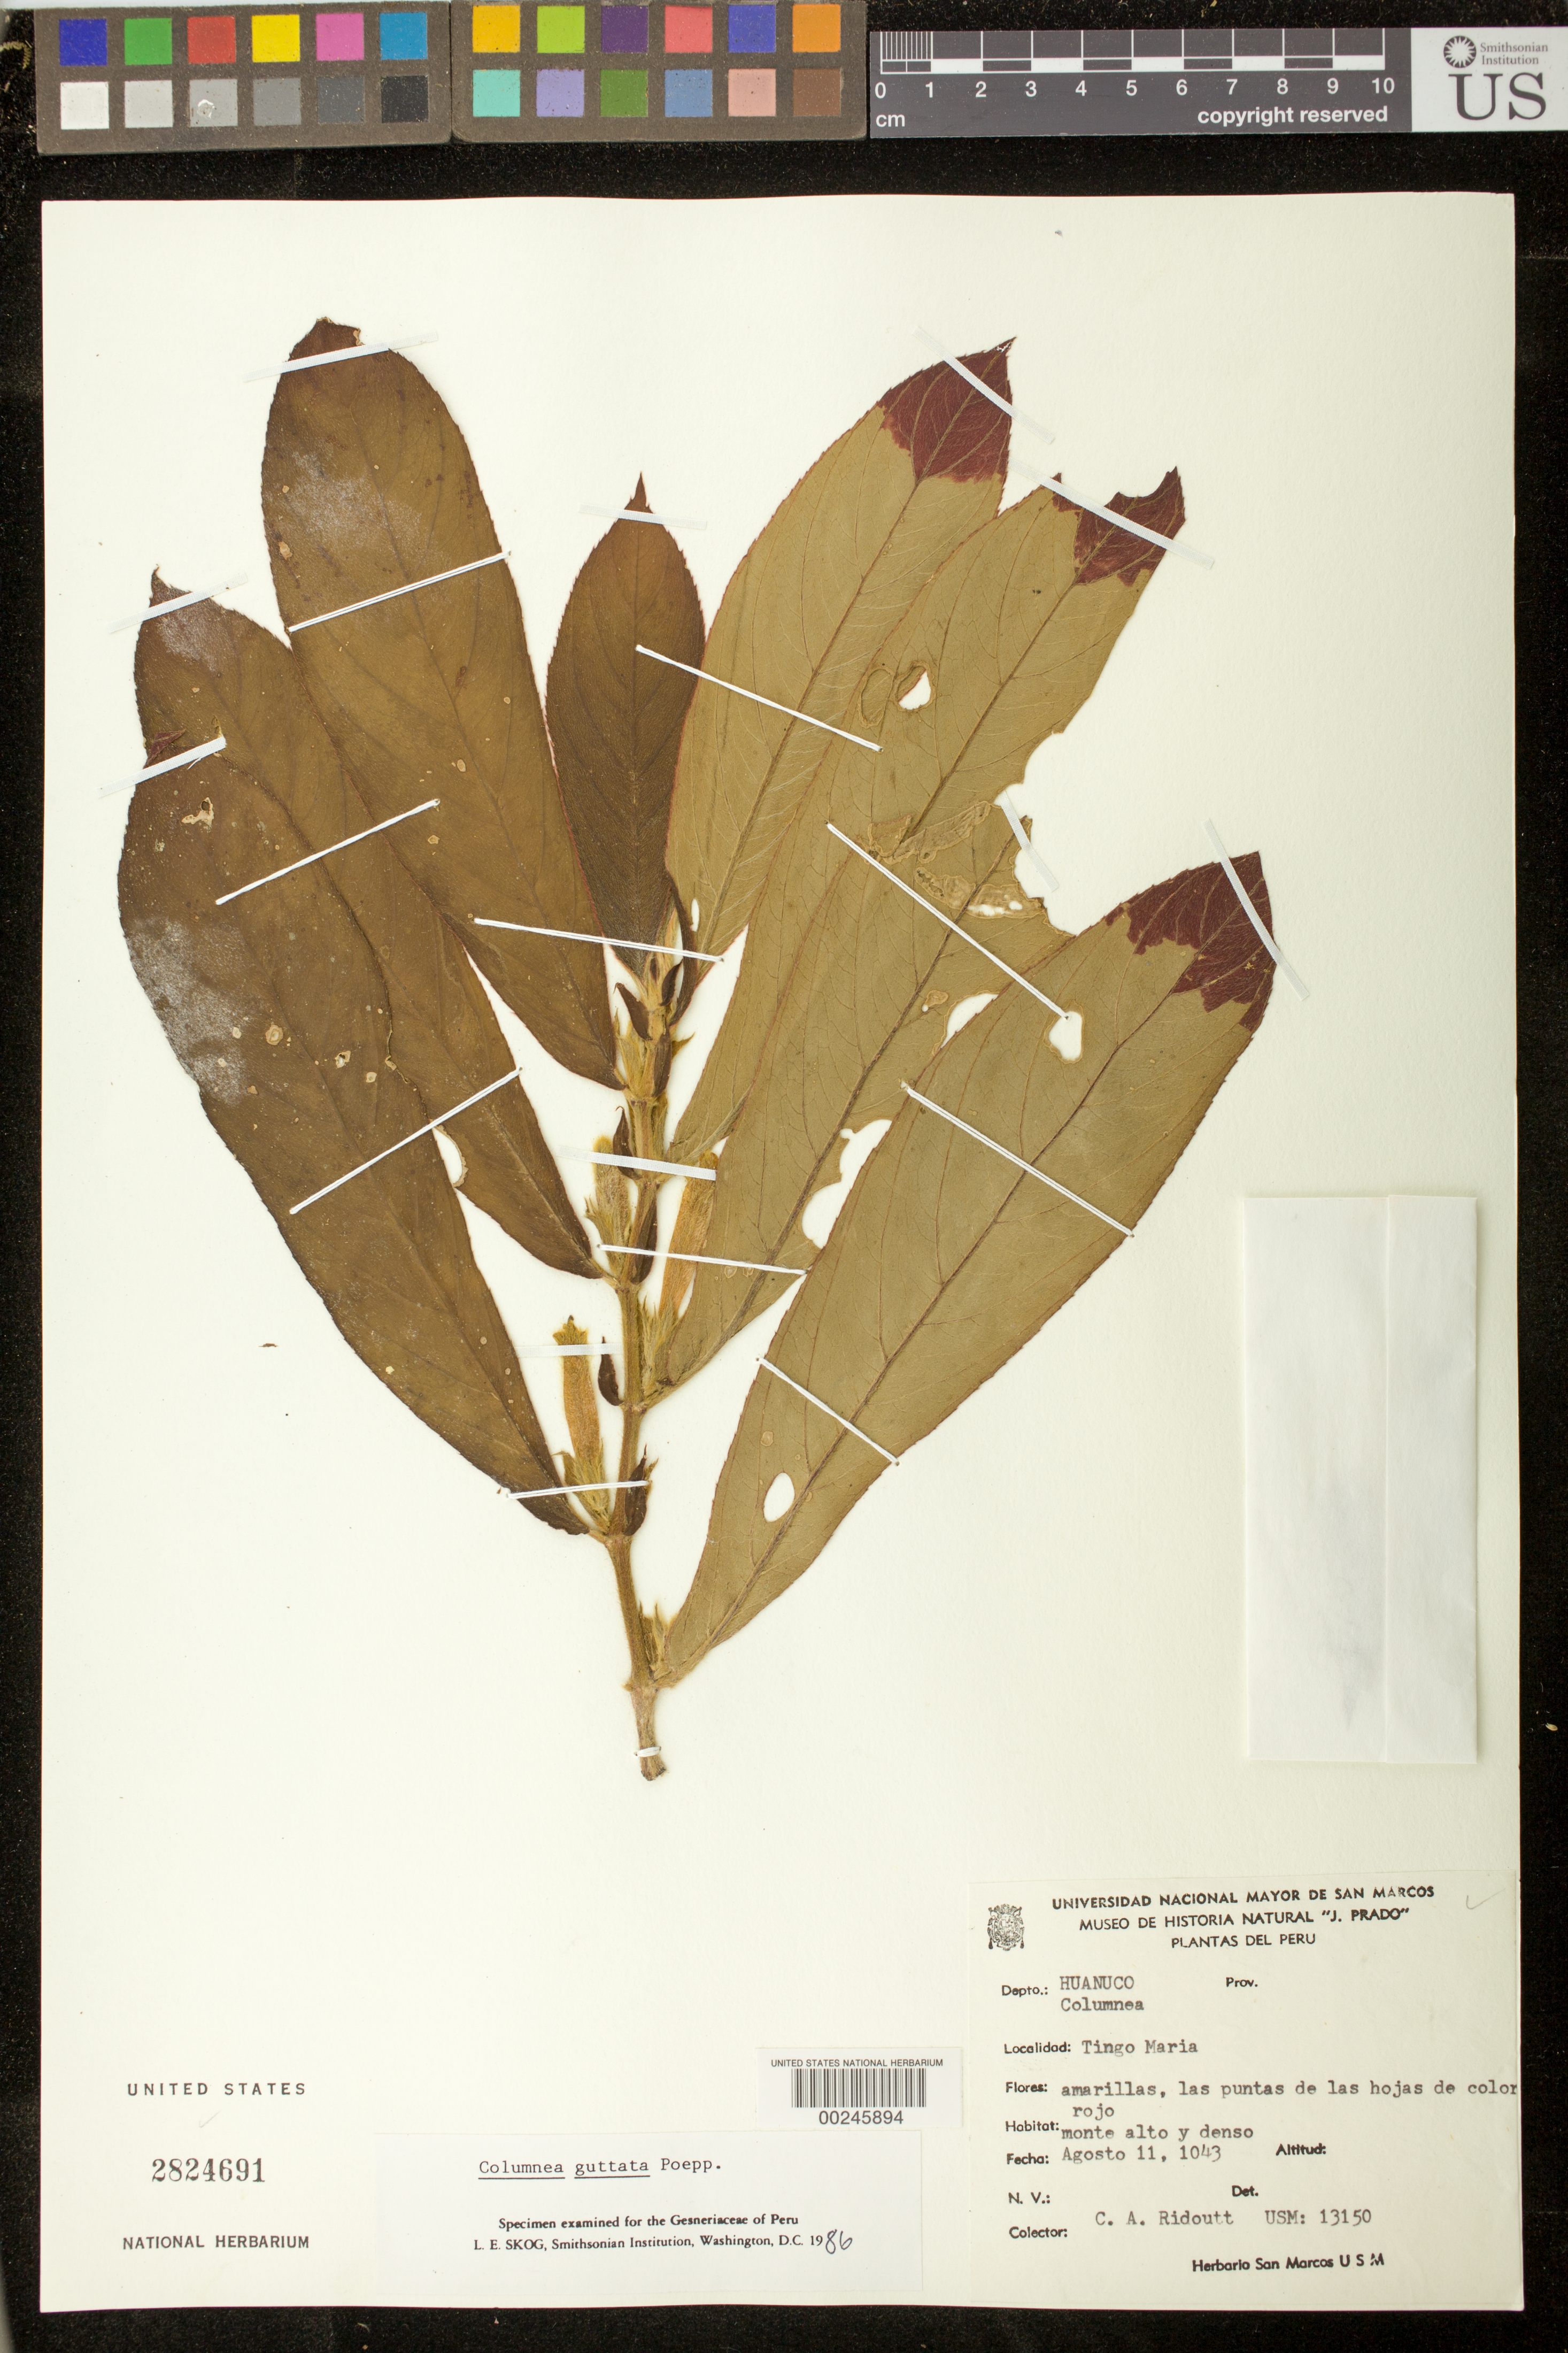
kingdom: Plantae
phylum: Tracheophyta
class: Magnoliopsida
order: Lamiales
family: Gesneriaceae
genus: Columnea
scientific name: Columnea guttata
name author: Poepp.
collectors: C. Ridoutt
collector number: USM 13150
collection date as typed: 11 Aug 1943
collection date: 1943-08-11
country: Peru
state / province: Huánuco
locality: Tingo Maria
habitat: Tall and dense forest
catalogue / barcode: US 2824691